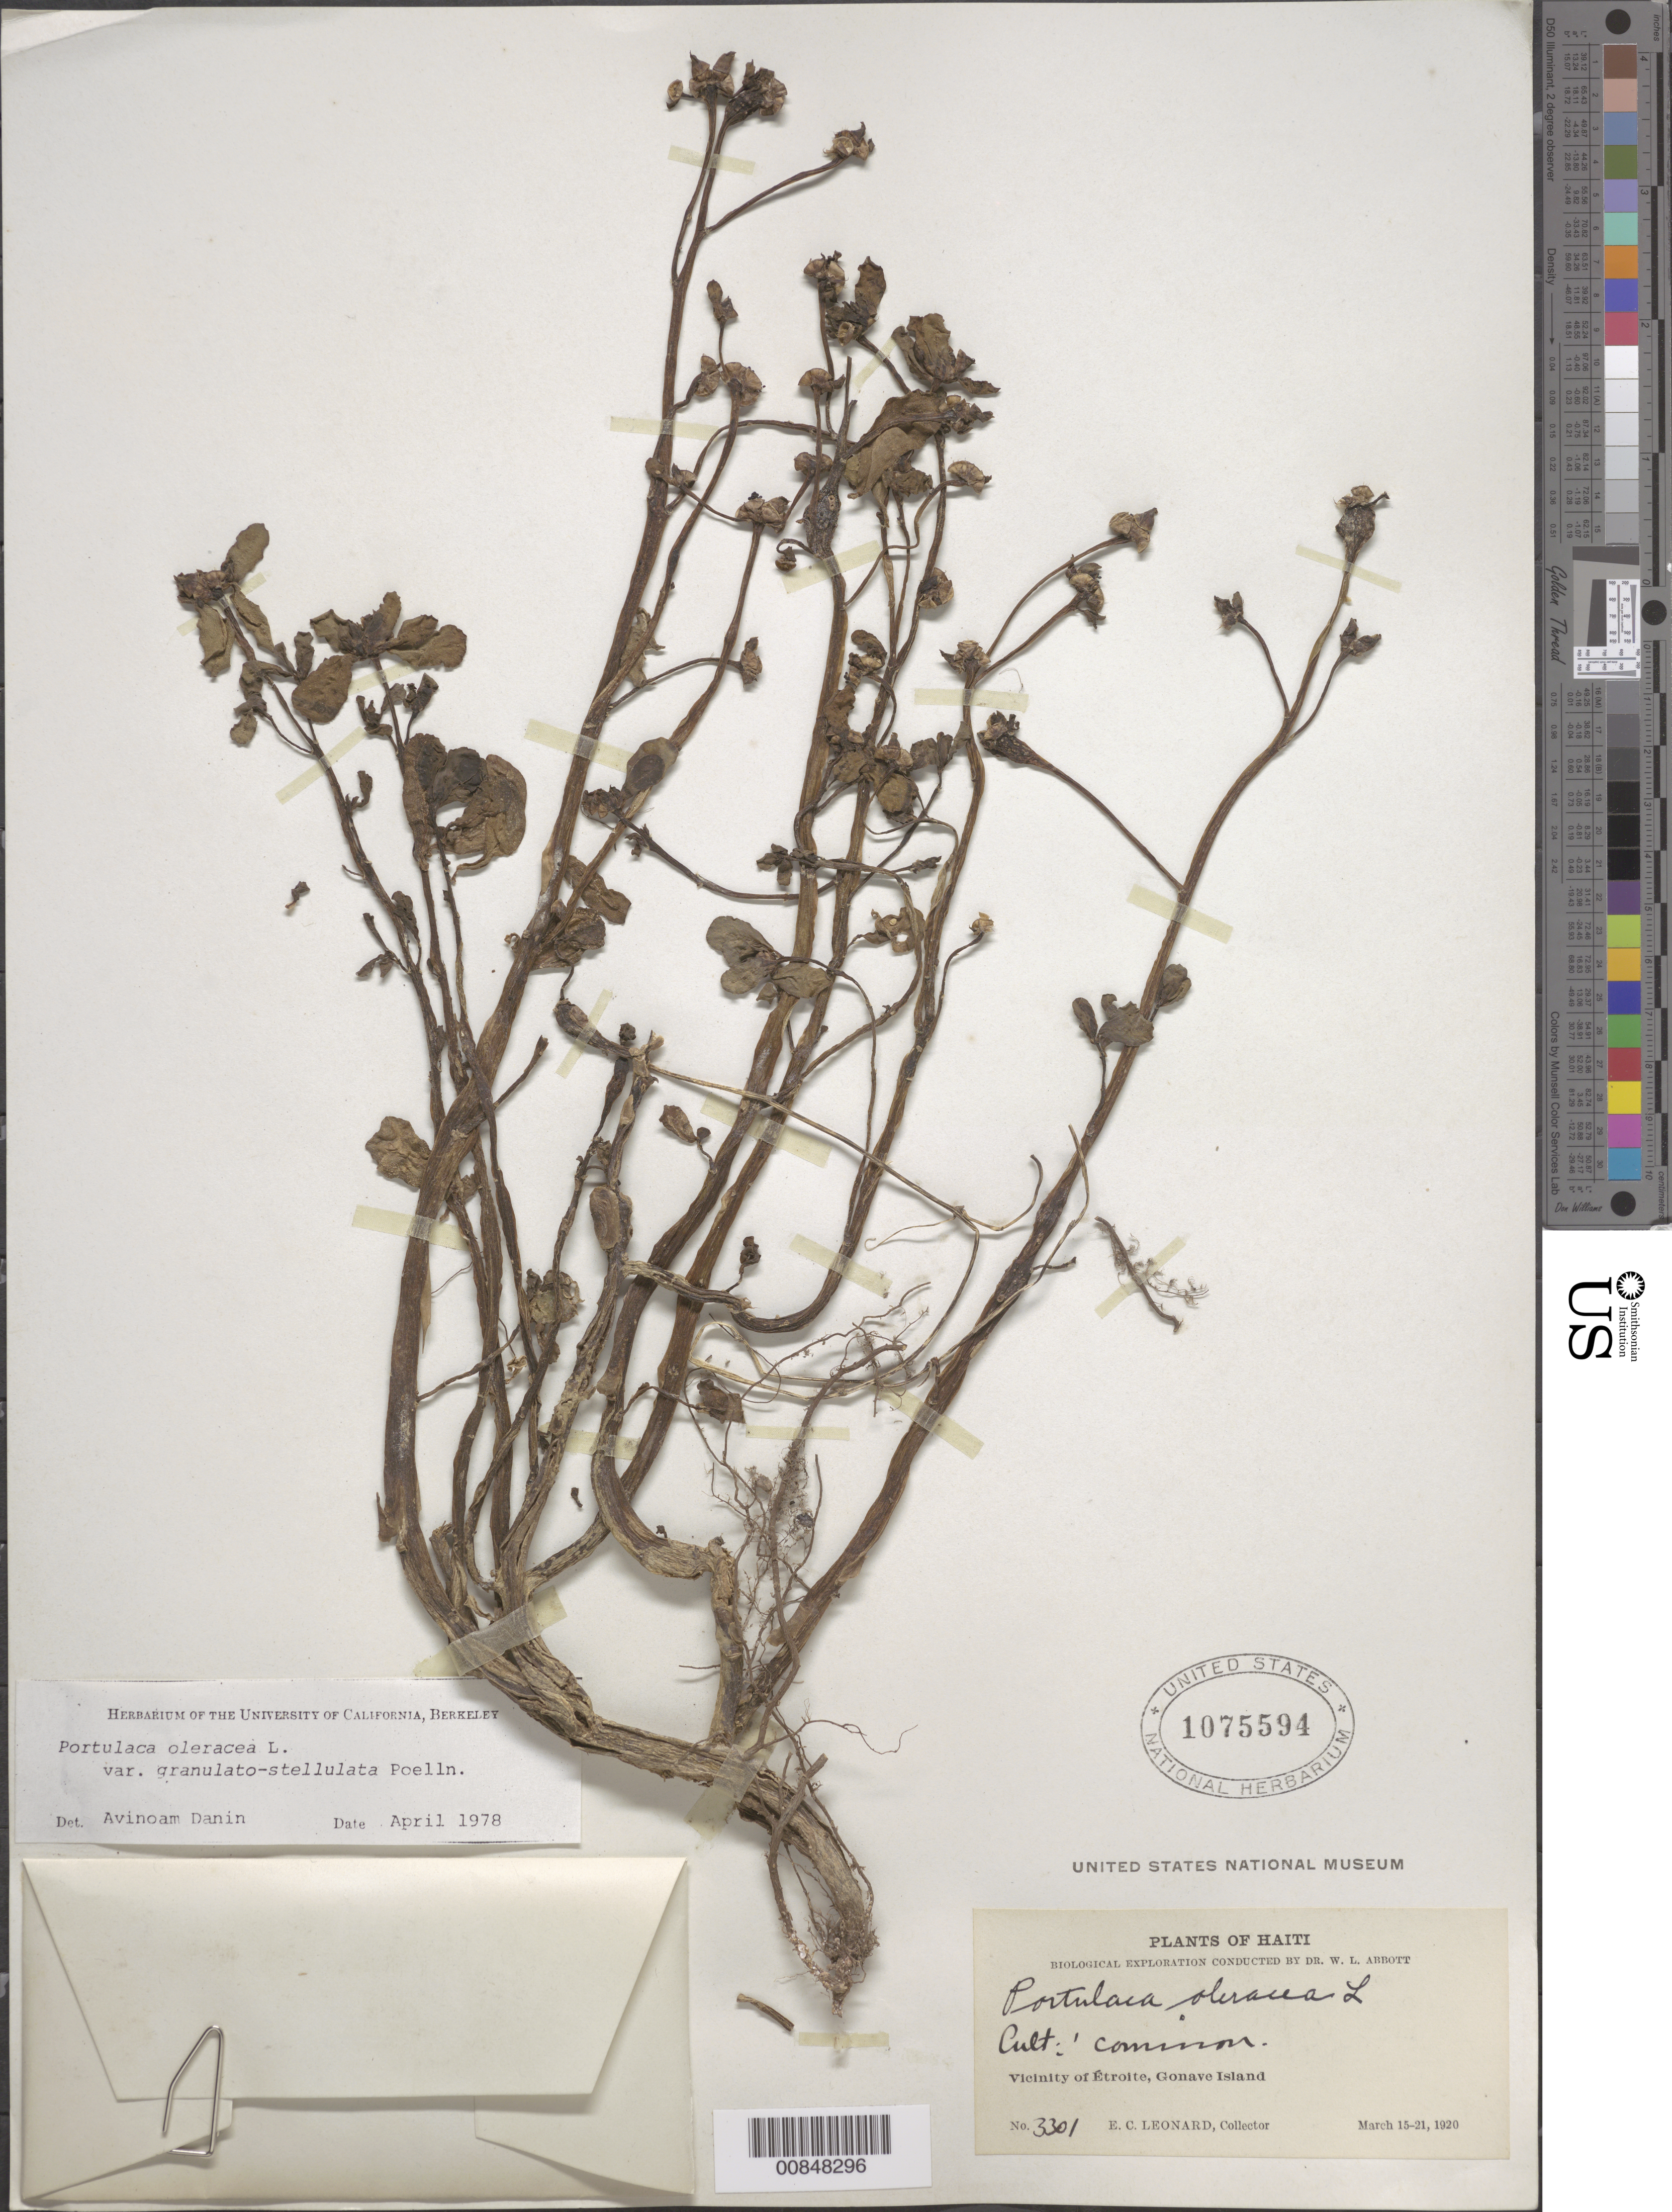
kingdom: Plantae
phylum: Tracheophyta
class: Magnoliopsida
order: Caryophyllales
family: Portulacaceae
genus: Portulaca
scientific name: Portulaca oleracea var. granulatostellulata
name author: Poelln.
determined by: Danin, A., (UC), University of California Berkeley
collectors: E. C. Leonard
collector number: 3301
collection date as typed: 15 Mar 1920 to 21 Mar 1920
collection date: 1920-03-15/1920-03-21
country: Haiti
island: Gonave I.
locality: Vicinity of Étroite, Gonave Island.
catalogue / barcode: US 1075594